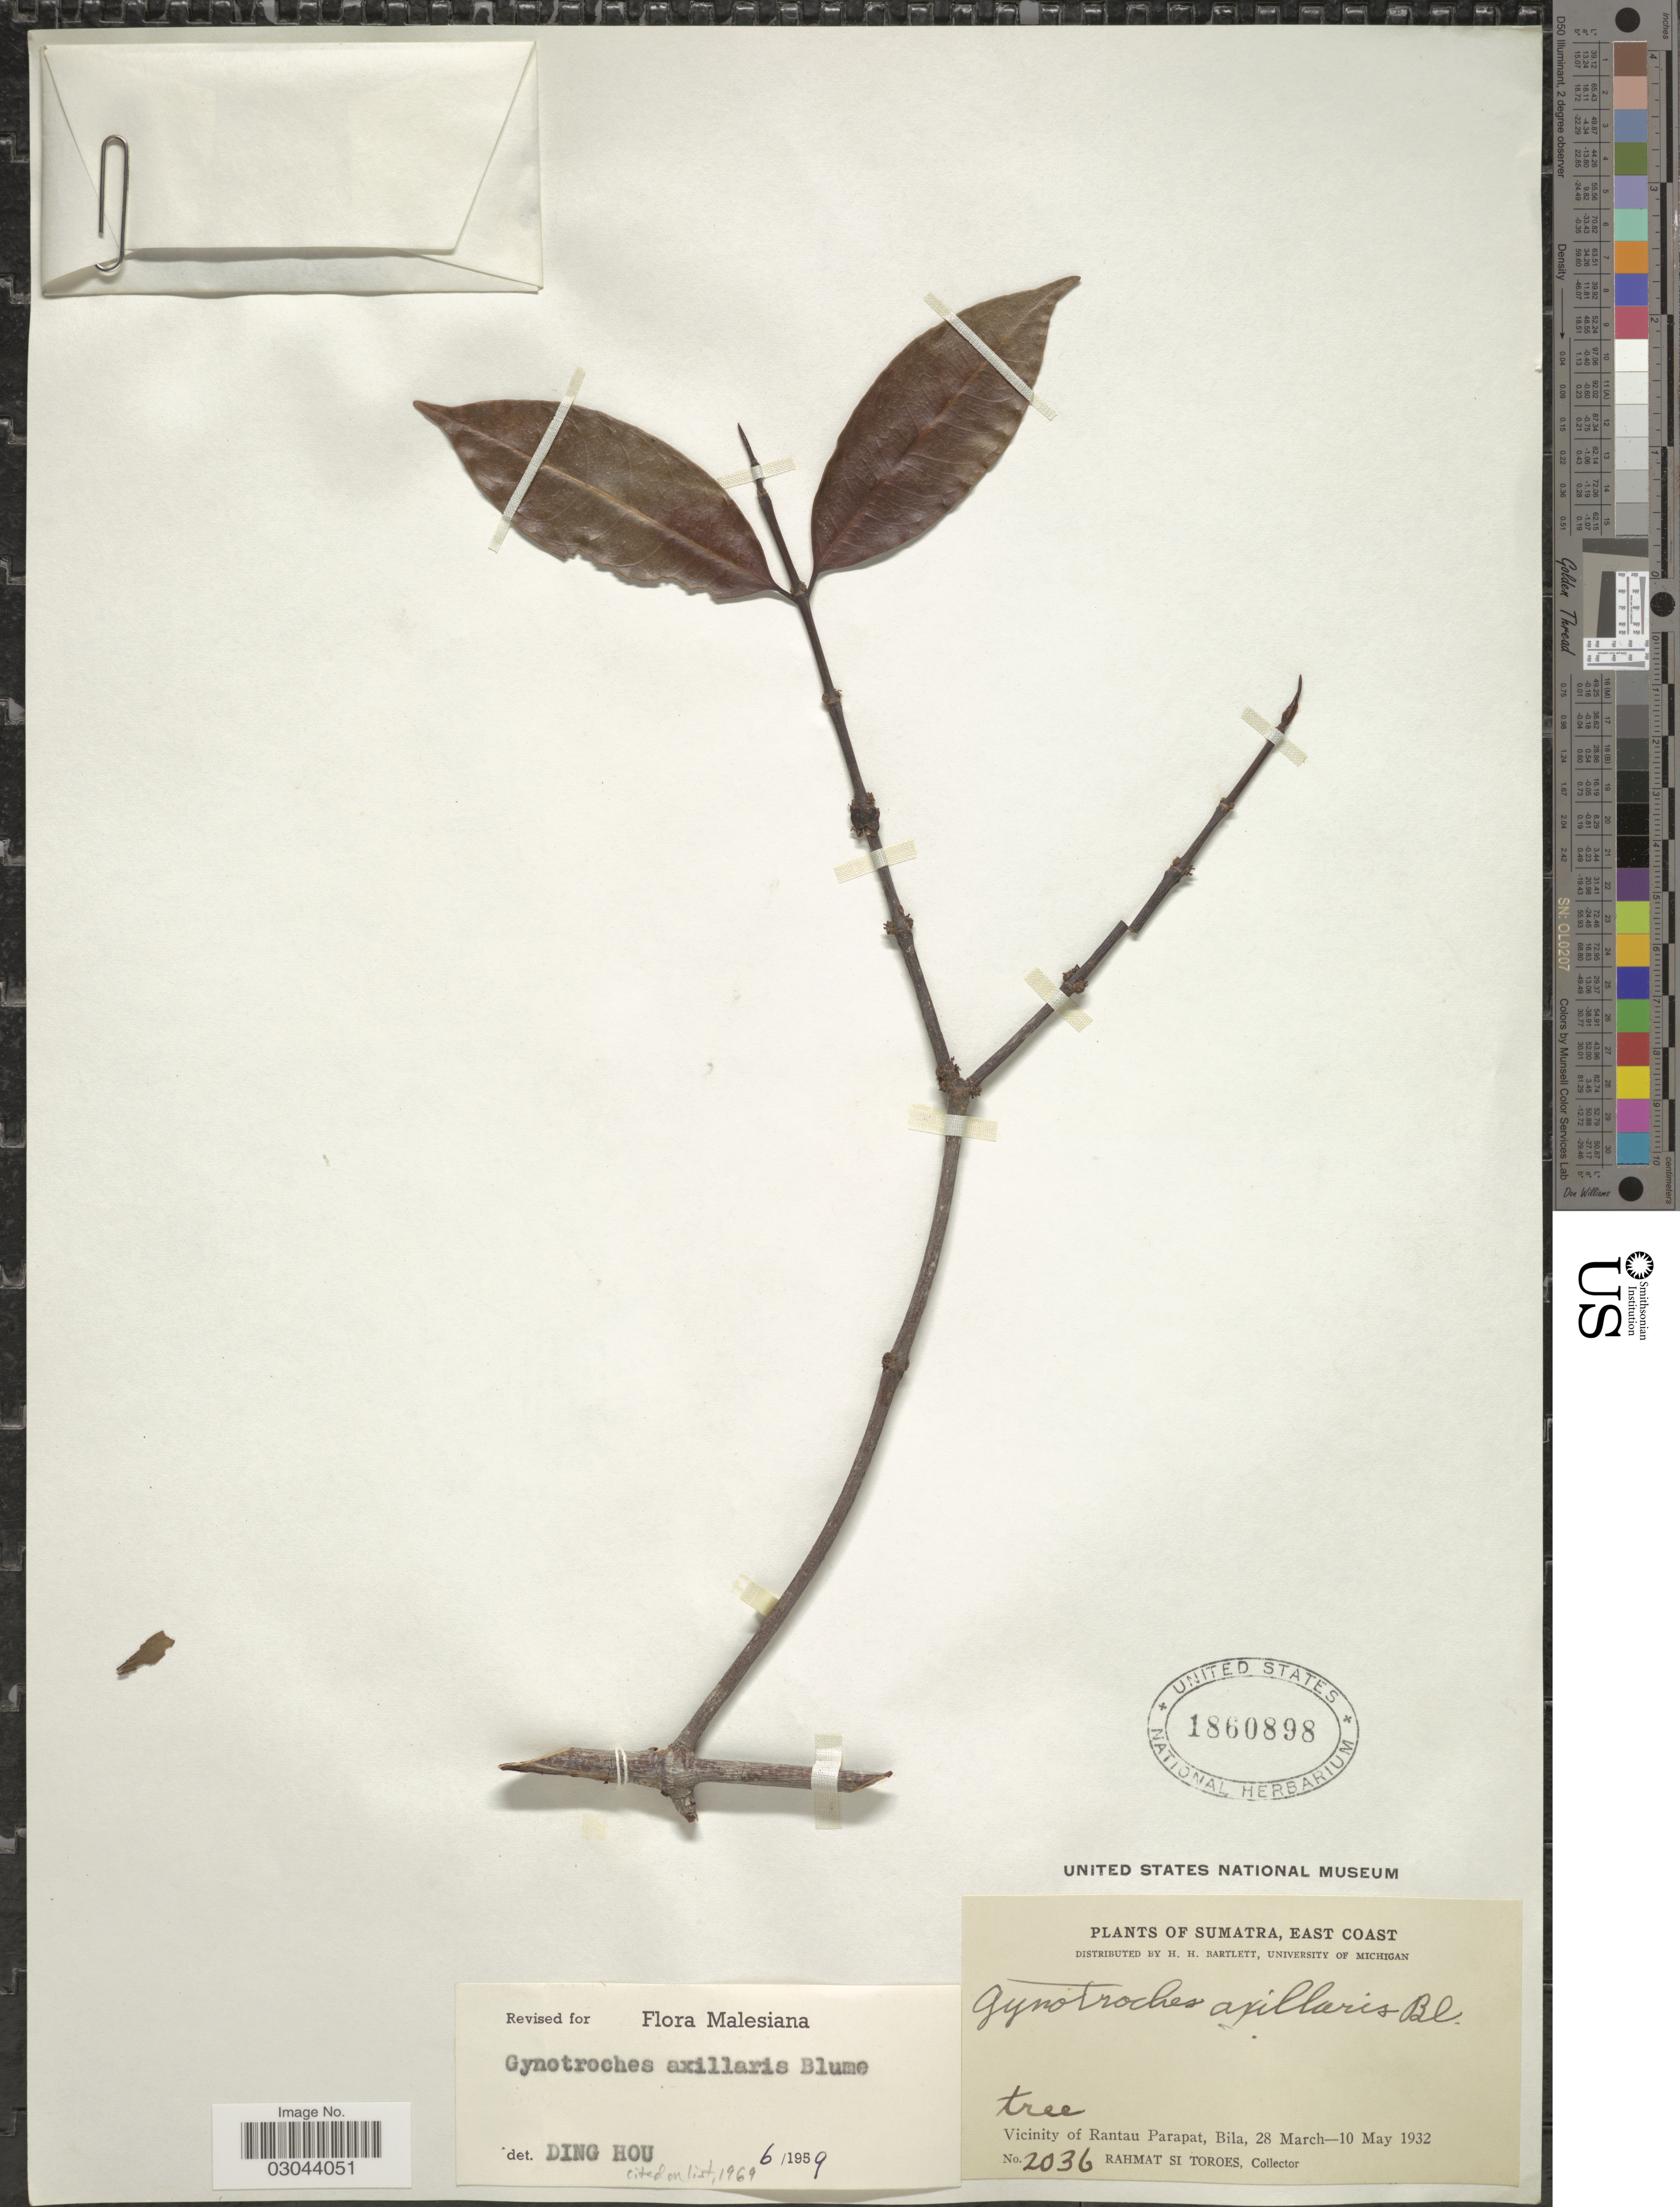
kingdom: Plantae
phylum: Tracheophyta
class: Magnoliopsida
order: Malpighiales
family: Rhizophoraceae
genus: Gynotroches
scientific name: Gynotroches axillaris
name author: Blume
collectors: Rahmat Si Boeea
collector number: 2036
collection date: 1932-03-28/1932-05-10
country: Indonesia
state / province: Sumatra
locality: East Coast. Vicinity of Rantau Parapat, Bila.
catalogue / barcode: US 1860898